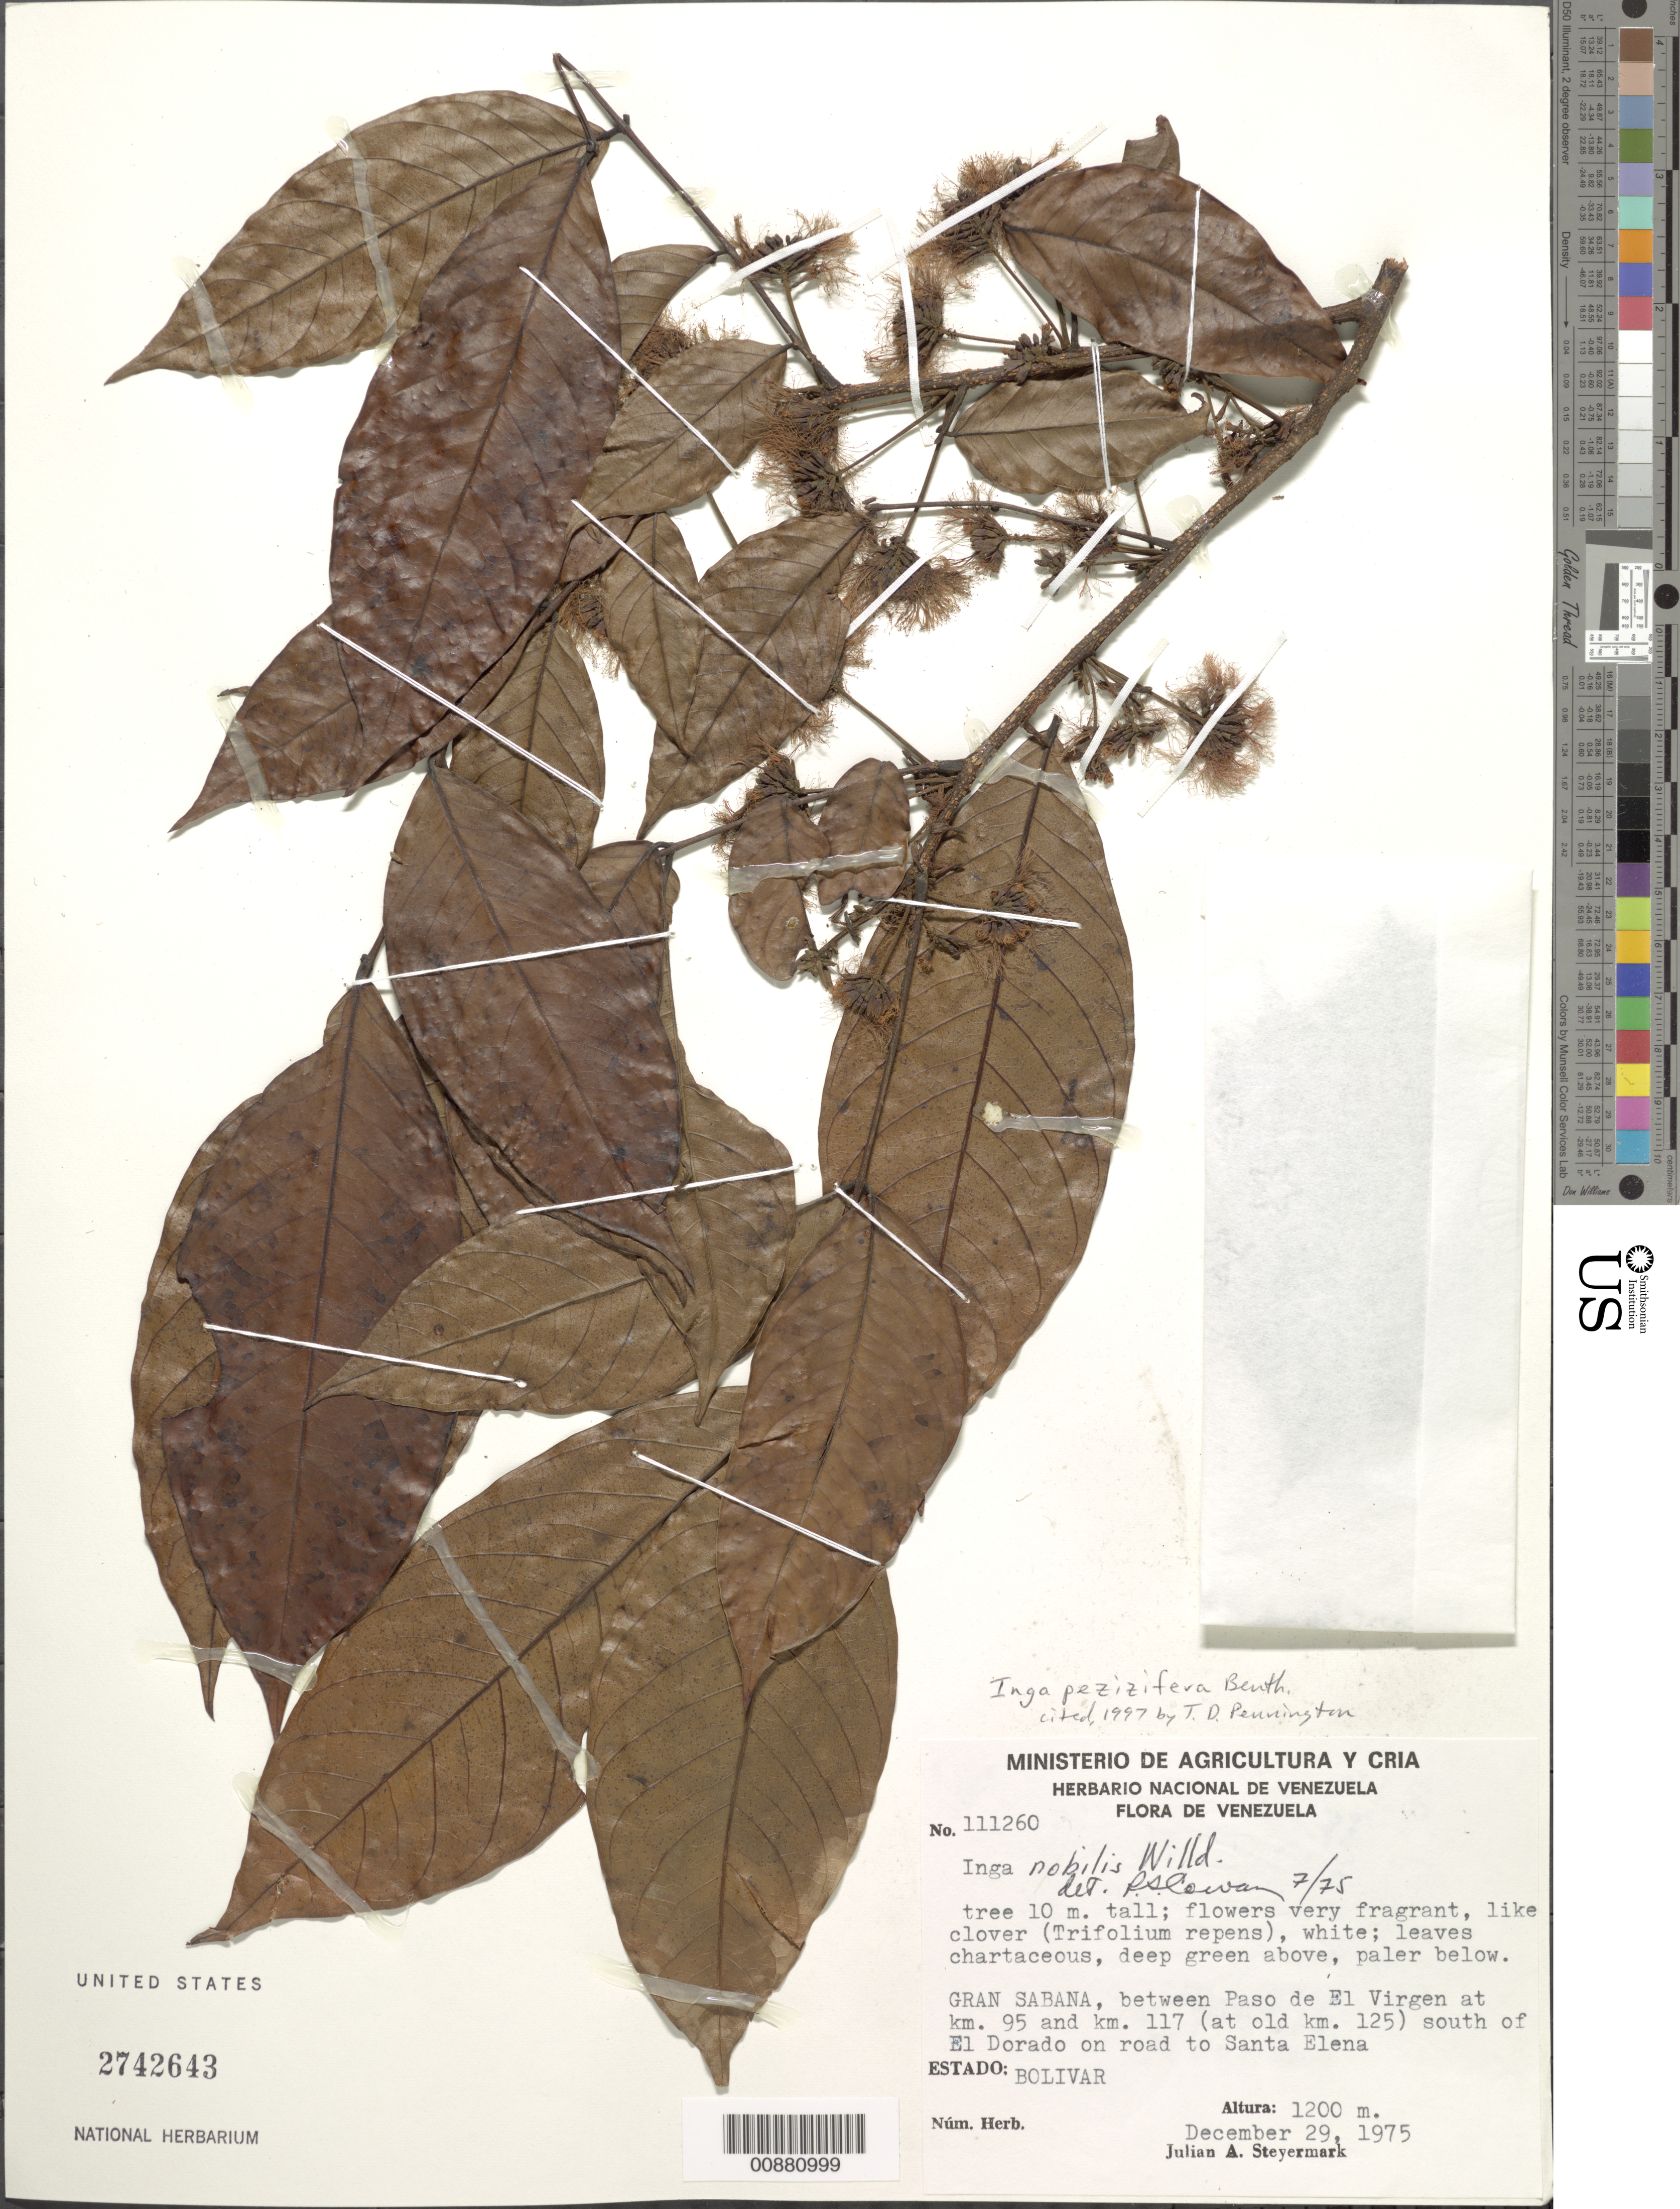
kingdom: Plantae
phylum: Tracheophyta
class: Magnoliopsida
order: Fabales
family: Fabaceae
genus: Inga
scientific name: Inga pezizifera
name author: Benth.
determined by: Pennington, T. D., (K)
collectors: J. Steyermark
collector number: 111260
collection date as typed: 29-Dec-75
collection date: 1975-12-29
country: Venezuela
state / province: Bolívar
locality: Gran Sabana, Paso de El Virgen at km 95 to km 117, S of El Dorado on road to Sta. Elena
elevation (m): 1200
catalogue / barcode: US 2742643